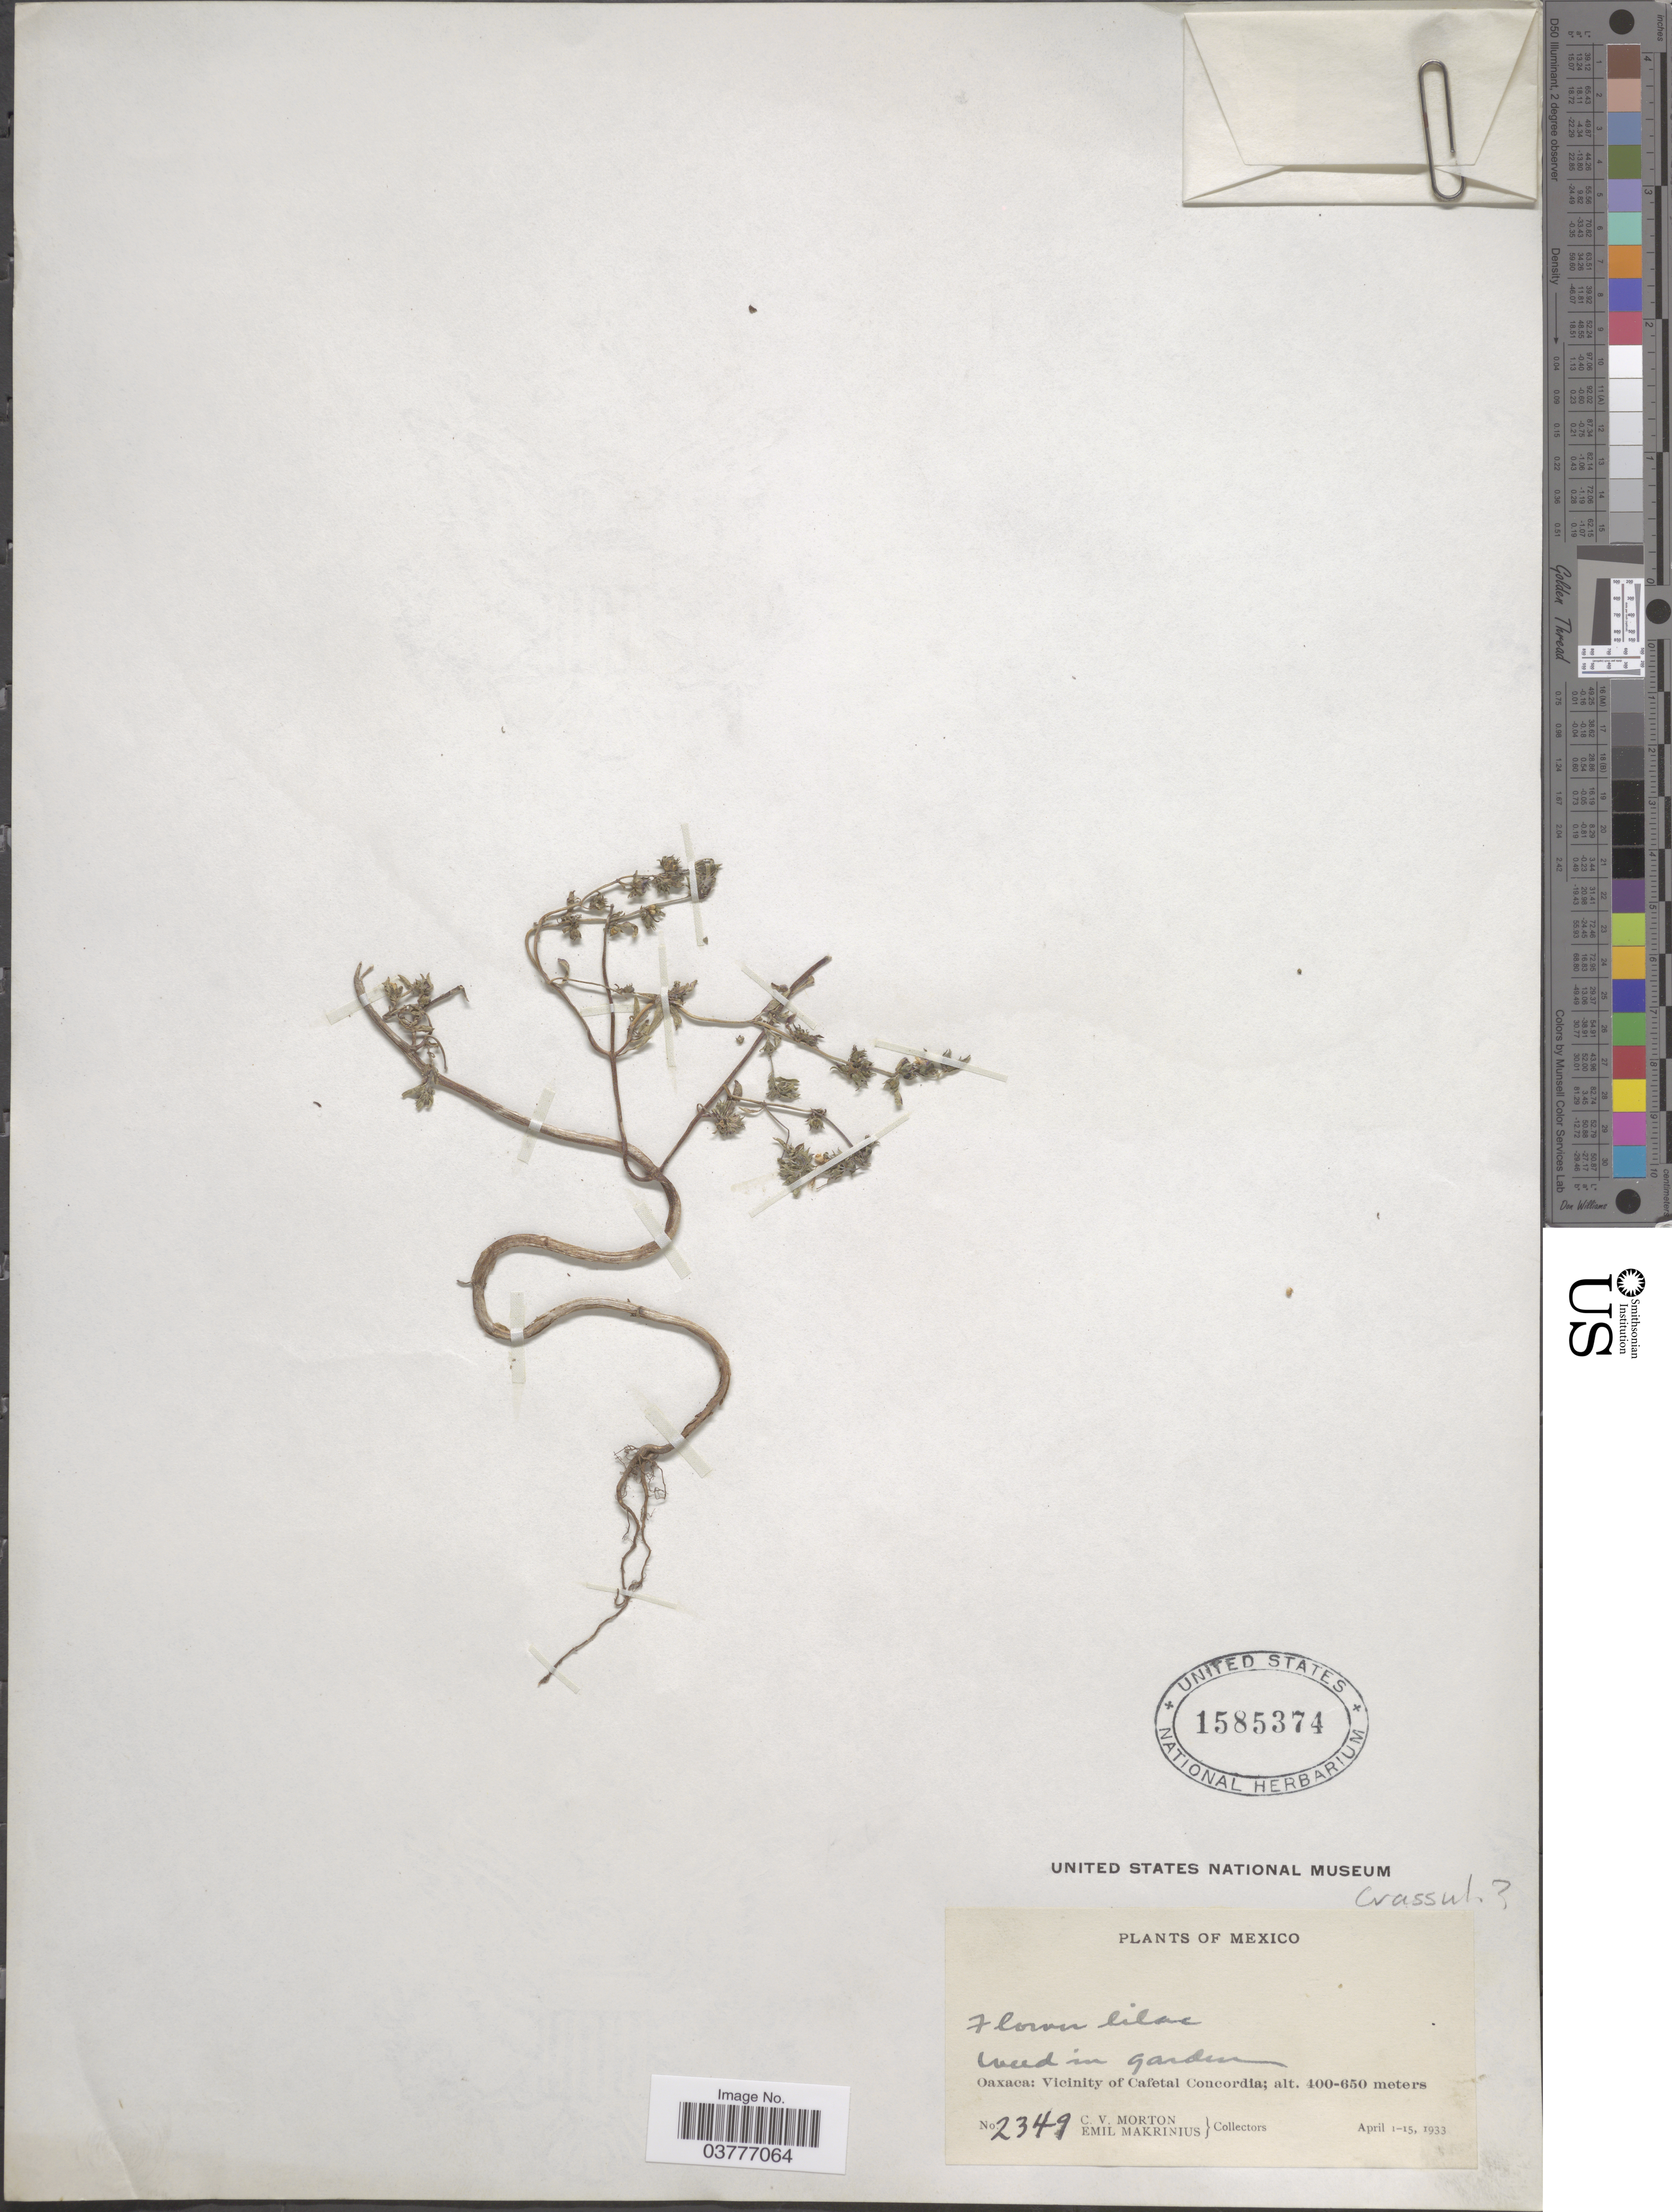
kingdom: Plantae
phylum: Tracheophyta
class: Magnoliopsida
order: Saxifragales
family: Crassulaceae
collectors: C. V. Morton & E. Makrinius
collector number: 2349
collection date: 1933-04-01/1933-04-15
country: Mexico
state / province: Oaxaca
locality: Vicinity of Cafetal Concordia.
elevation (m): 400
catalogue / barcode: US 1585374